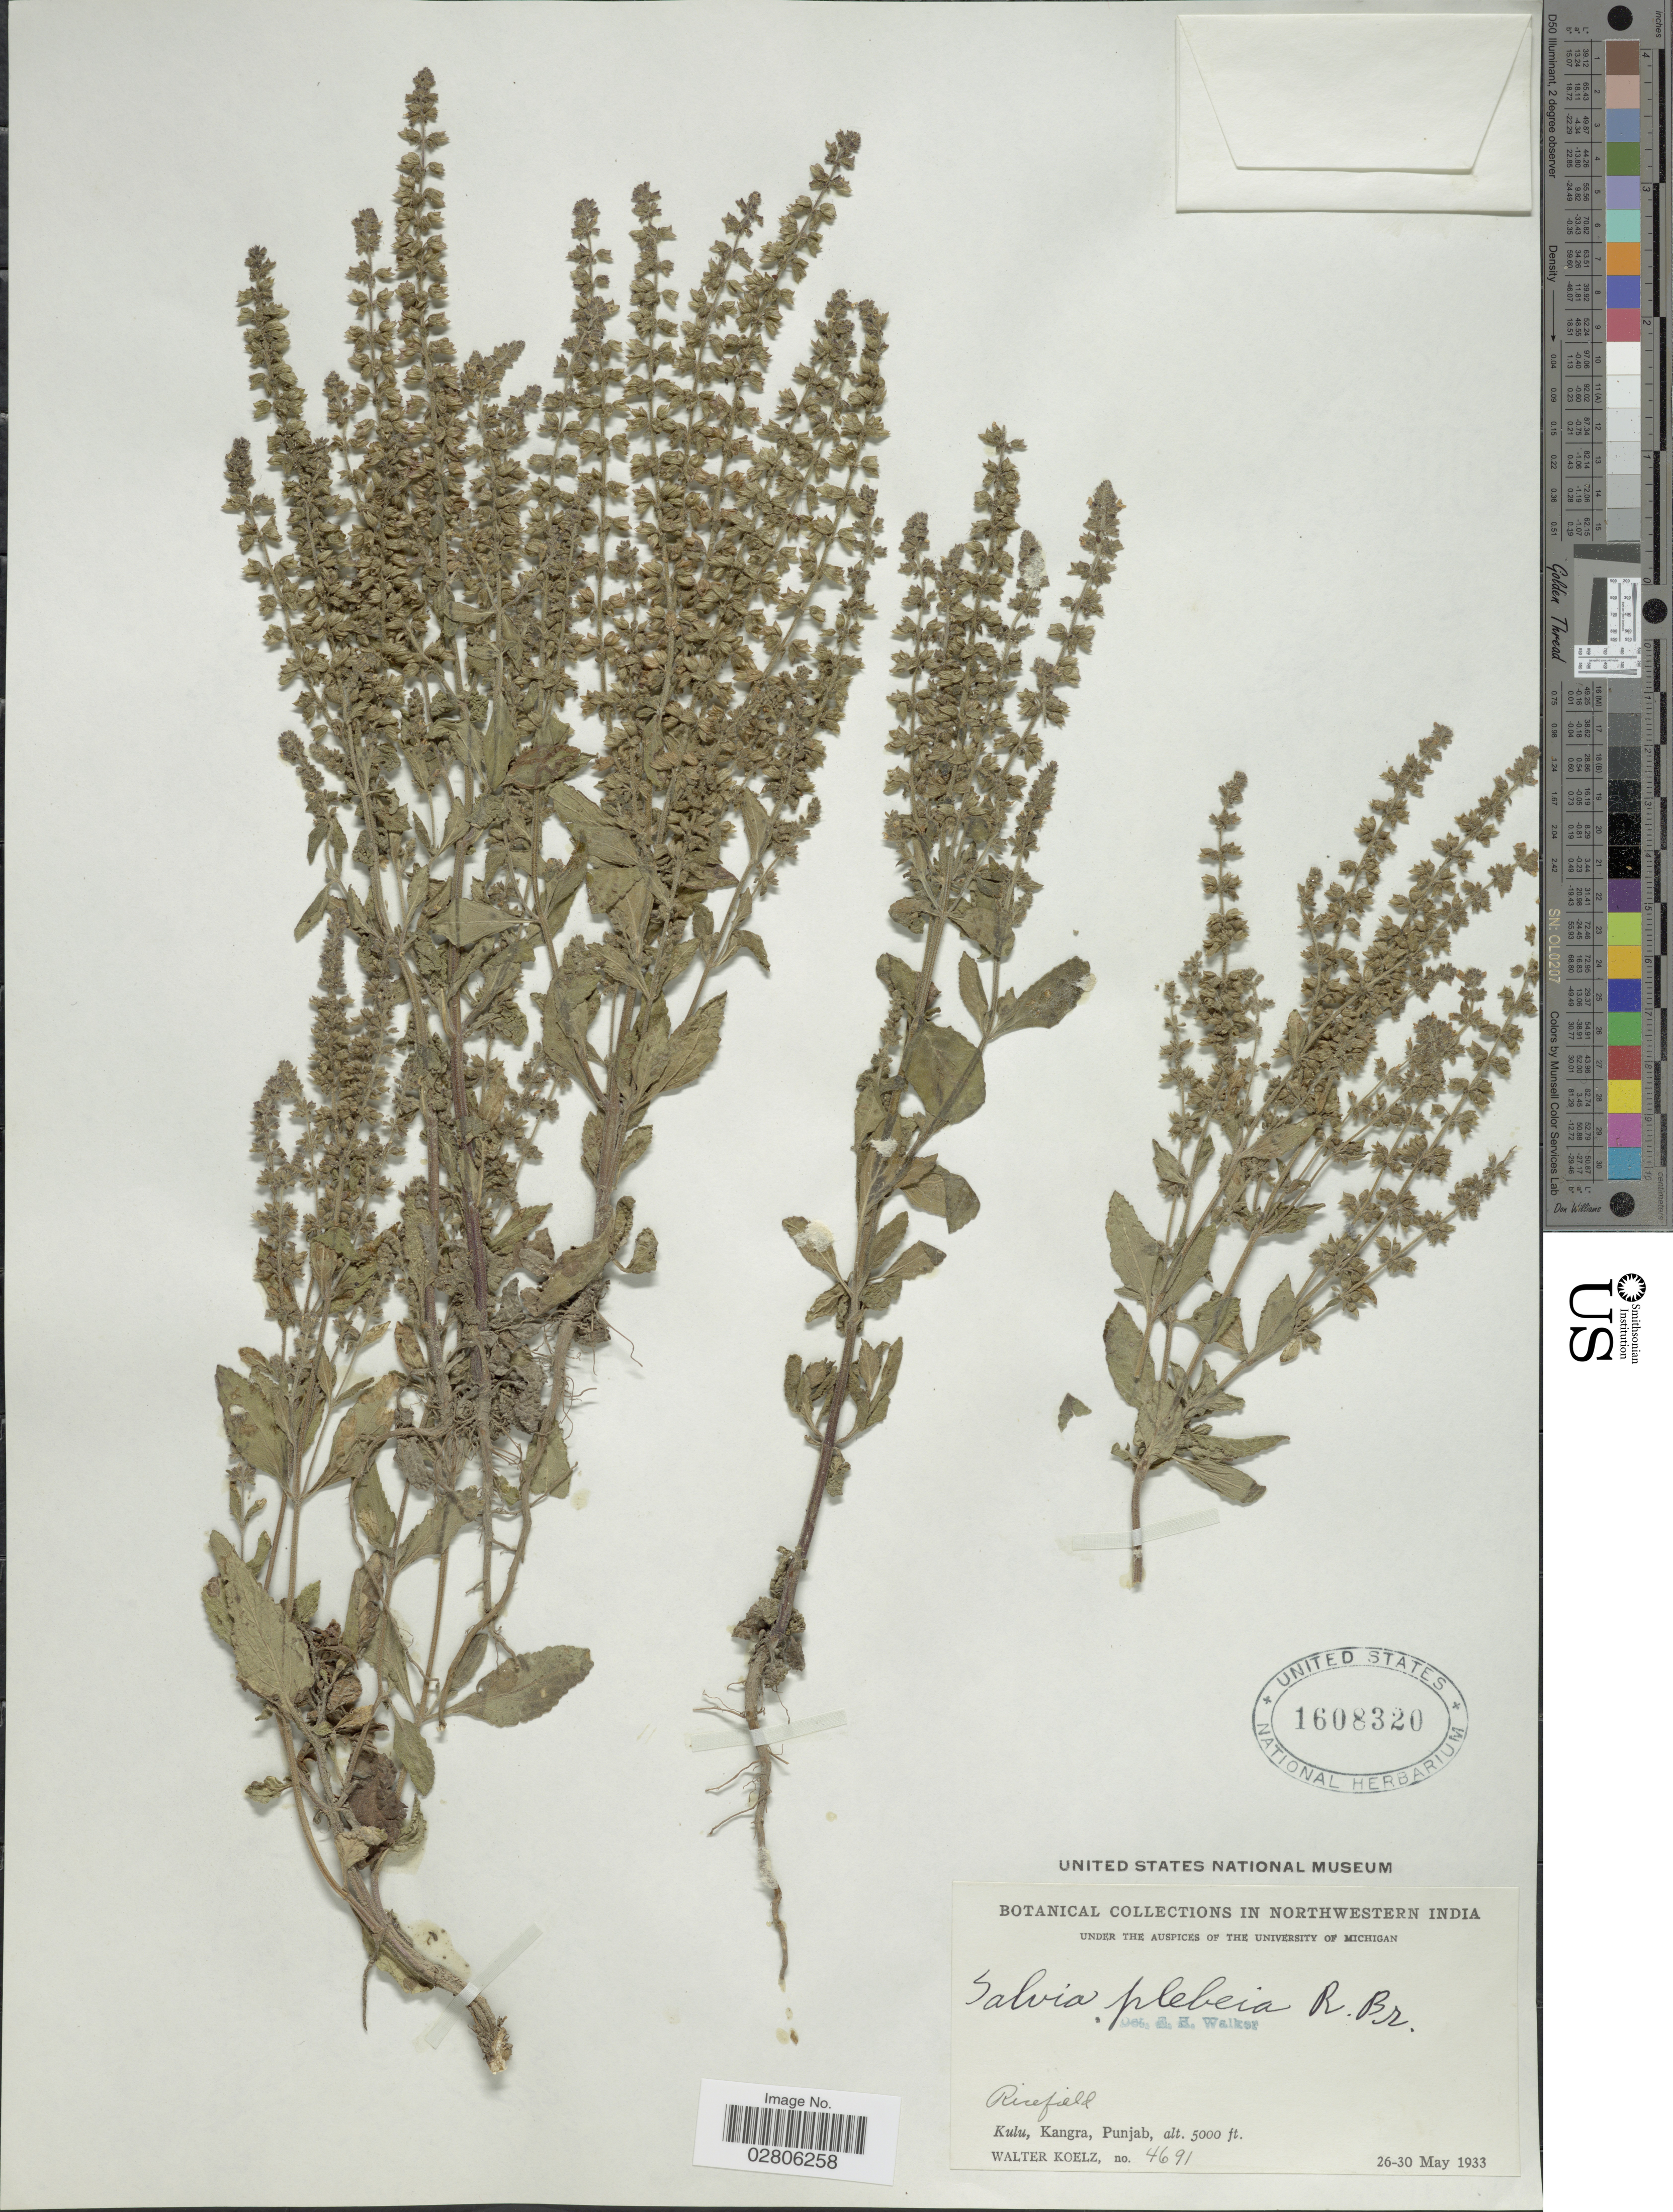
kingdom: Plantae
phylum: Tracheophyta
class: Magnoliopsida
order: Lamiales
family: Lamiaceae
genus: Salvia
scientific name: Salvia plebeia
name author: R. Br.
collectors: W. N. Koelz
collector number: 4691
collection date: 1933-05-26/1933-05-30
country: India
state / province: Punjab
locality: Northwestern India, Ricefield, Kulu, Kangra.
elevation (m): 1524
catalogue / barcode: US 1608320